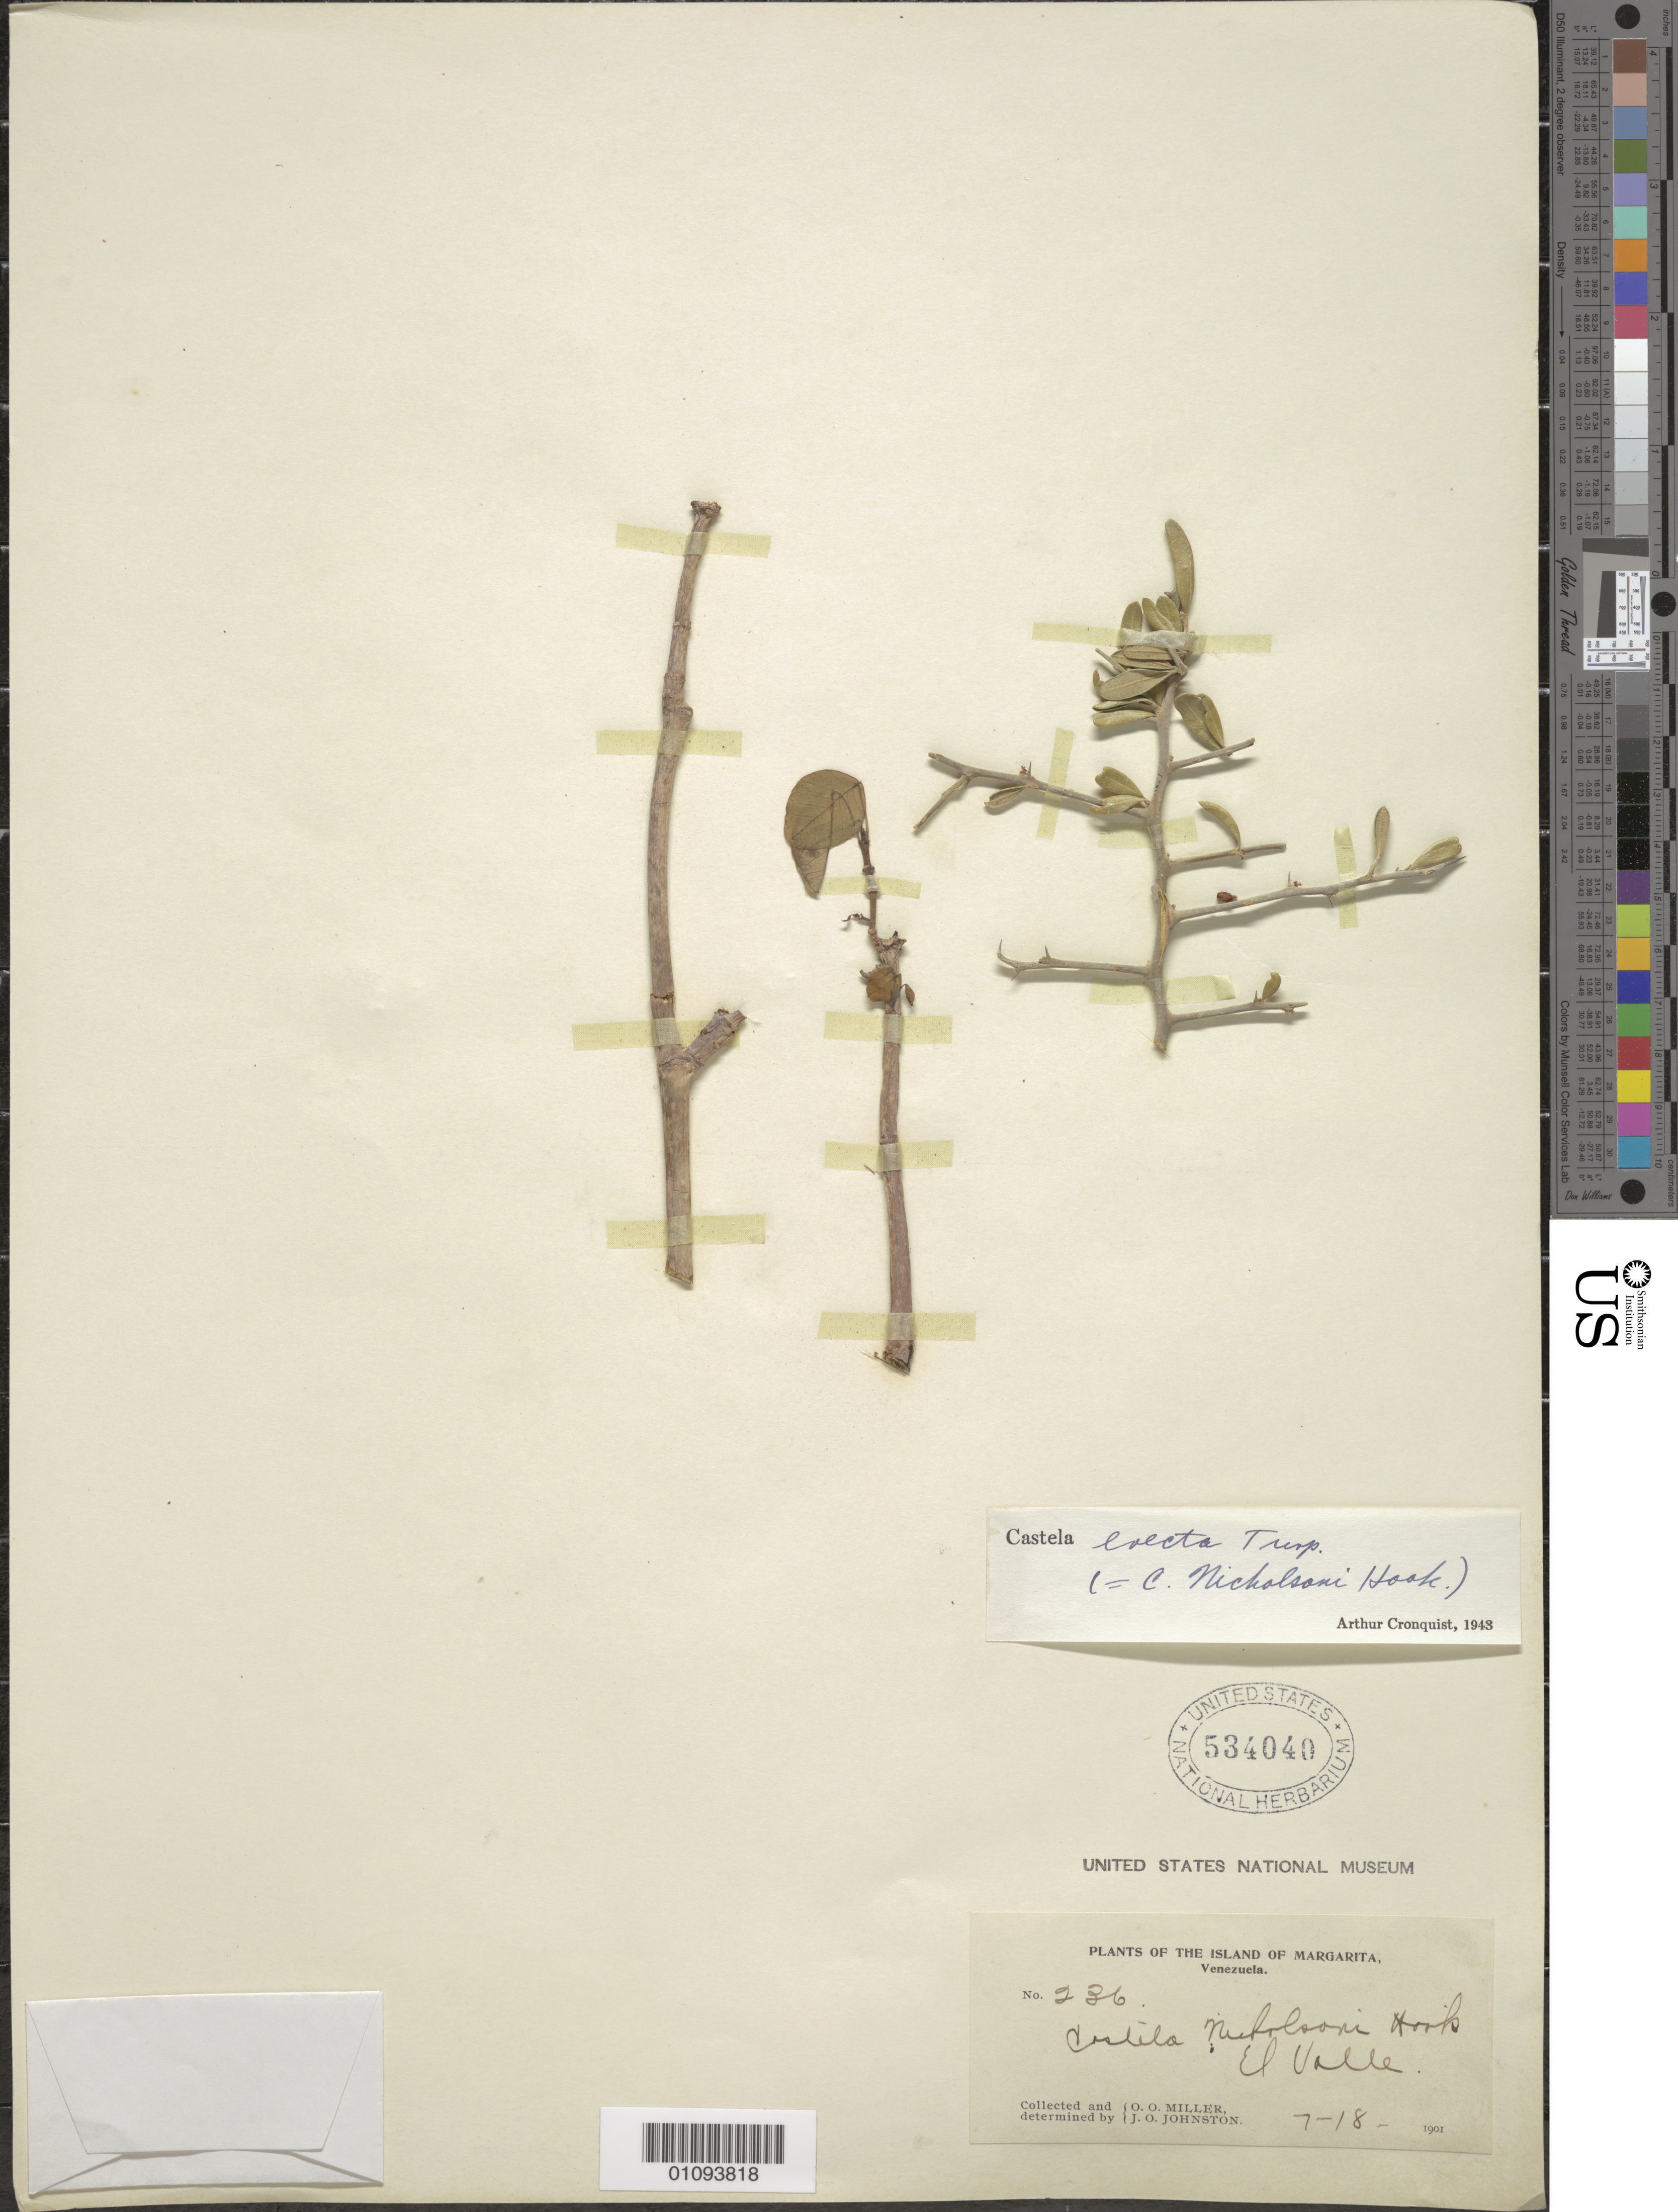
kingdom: Plantae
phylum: Tracheophyta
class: Magnoliopsida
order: Sapindales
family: Simaroubaceae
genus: Castela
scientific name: Castela erecta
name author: Turpin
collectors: O. O. Miller & J. Johnston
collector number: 236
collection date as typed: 18 Jul 1901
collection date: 1901-07-18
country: Venezuela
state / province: Nueva Esparta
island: Margarita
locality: El Valle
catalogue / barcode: US 534040